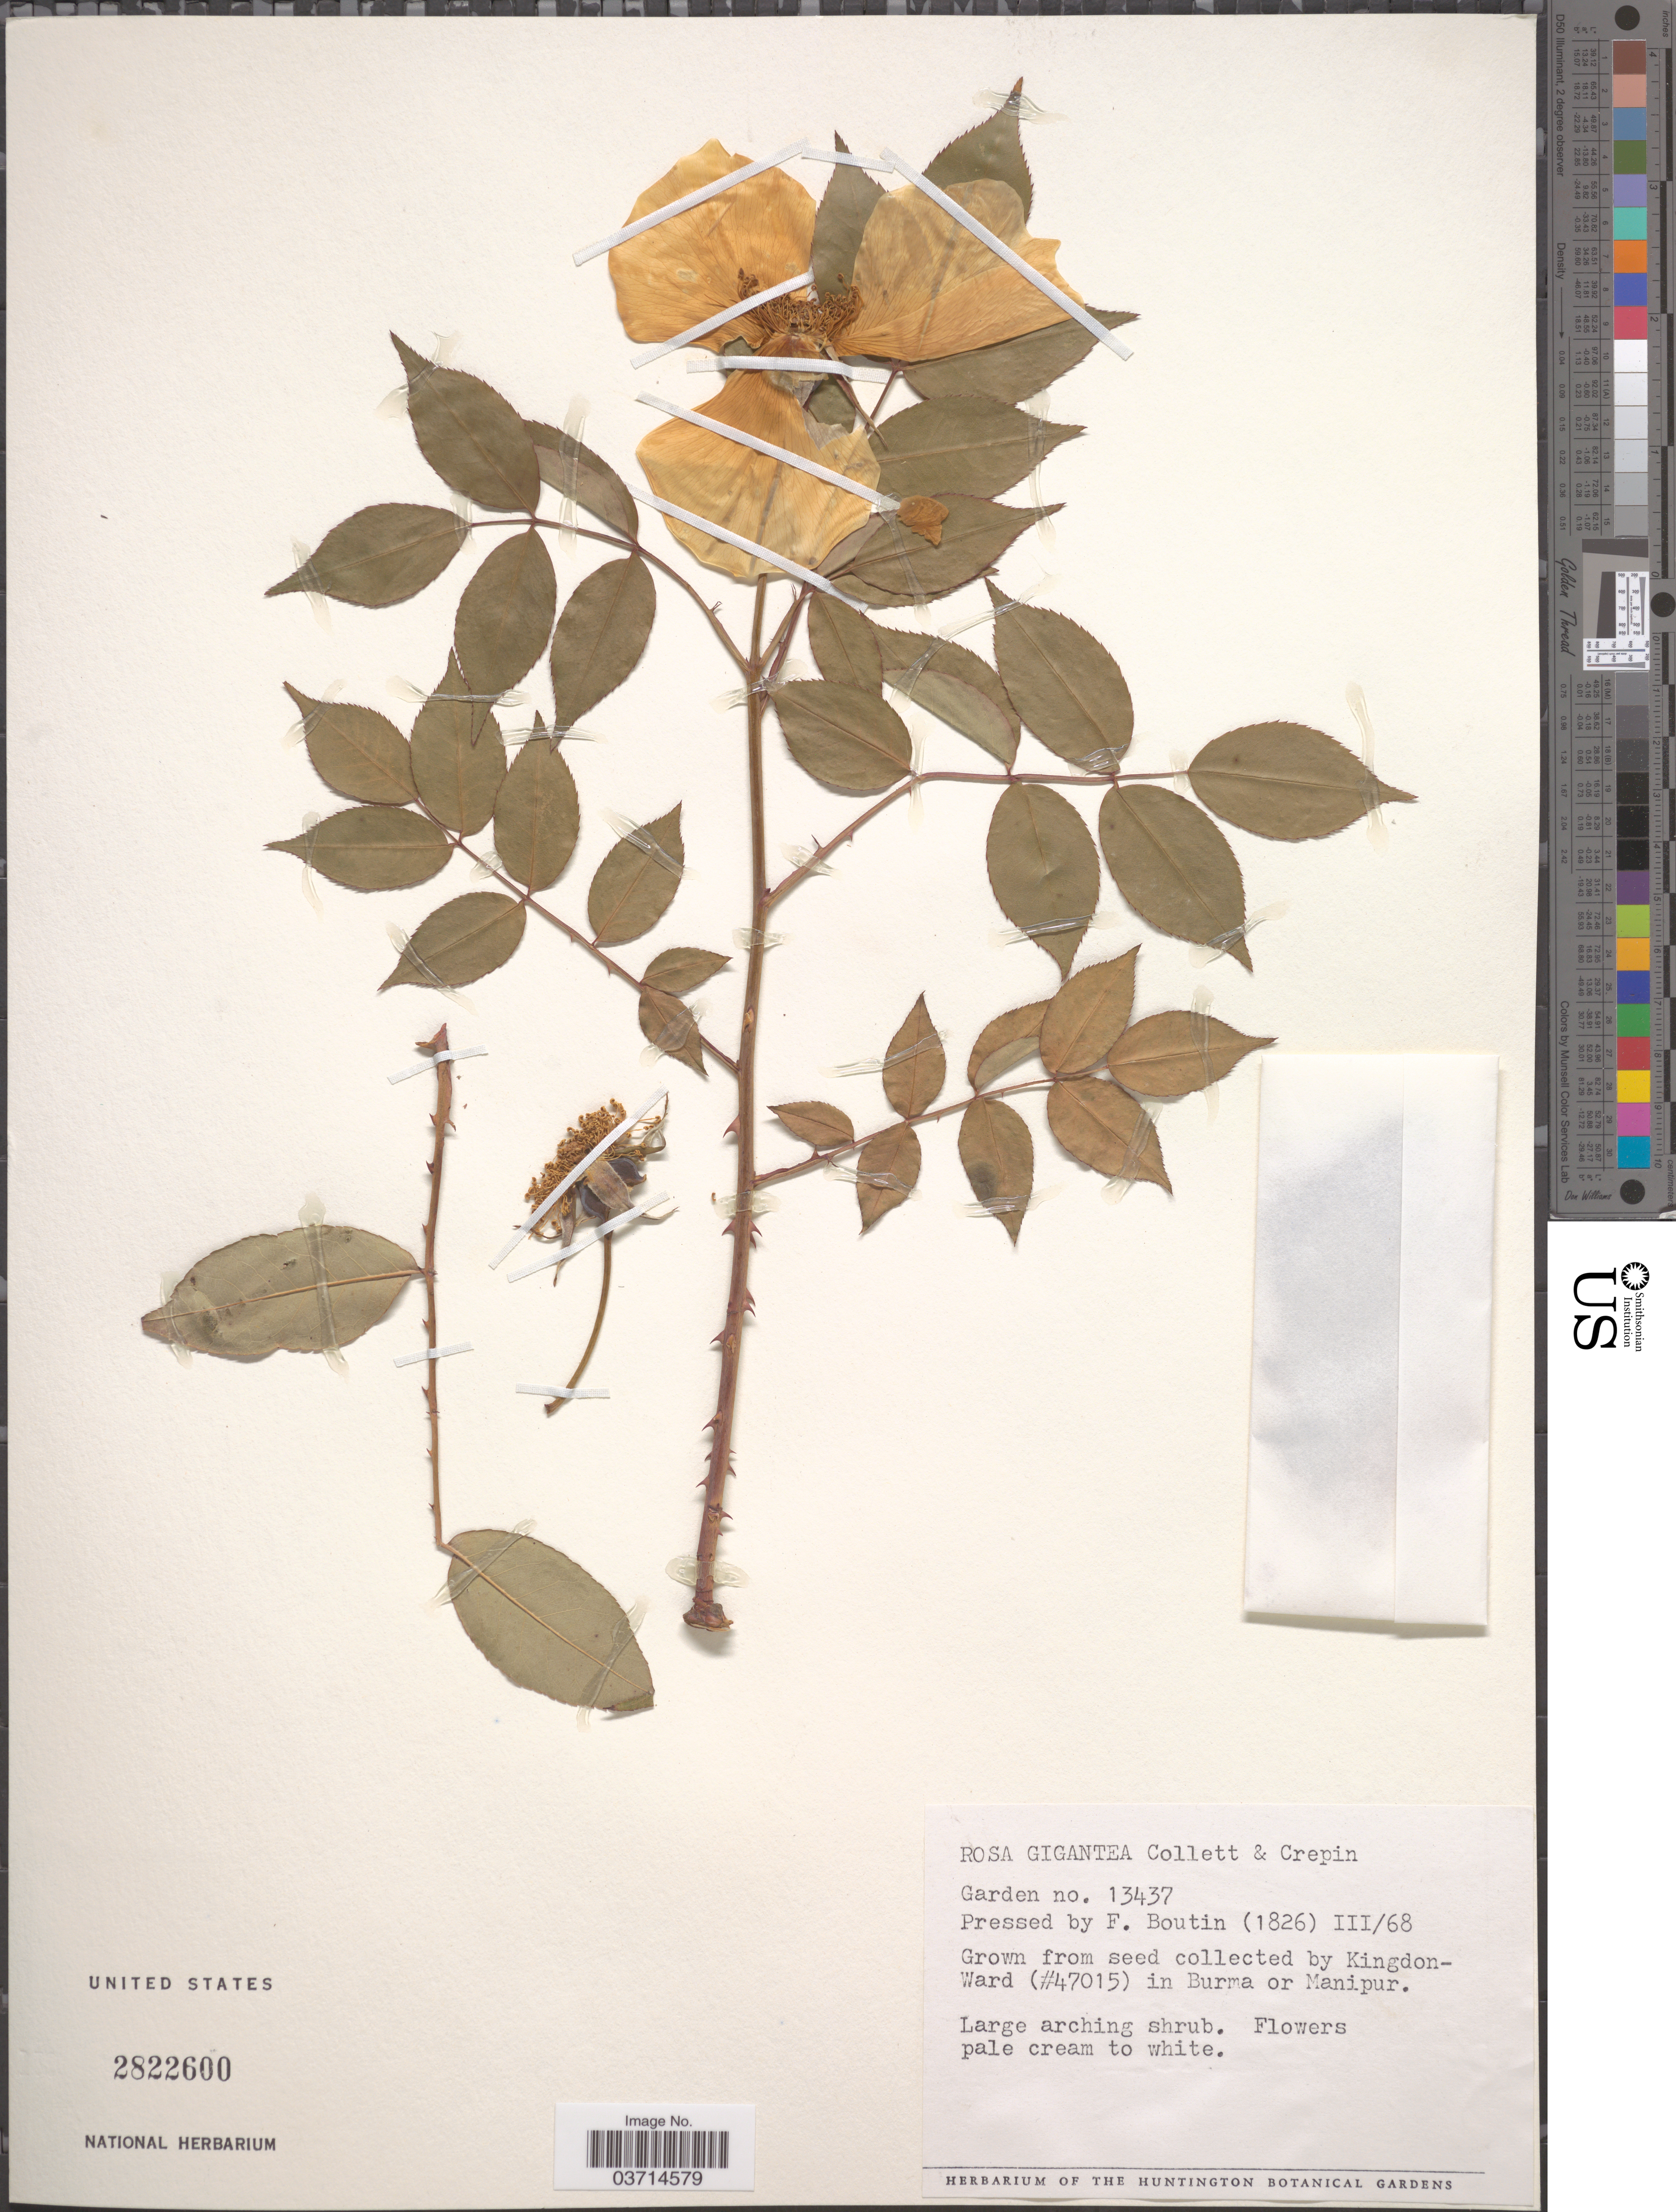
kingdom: Plantae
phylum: Tracheophyta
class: Magnoliopsida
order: Rosales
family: Rosaceae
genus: Rosa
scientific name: Rosa x odorata var. gigantea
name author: (Collett ex Crép.) Rehder & E.H. Wilson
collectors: F. Boutin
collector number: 1826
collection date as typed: Transcribed d/m/y: /3/68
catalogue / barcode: US 2822600